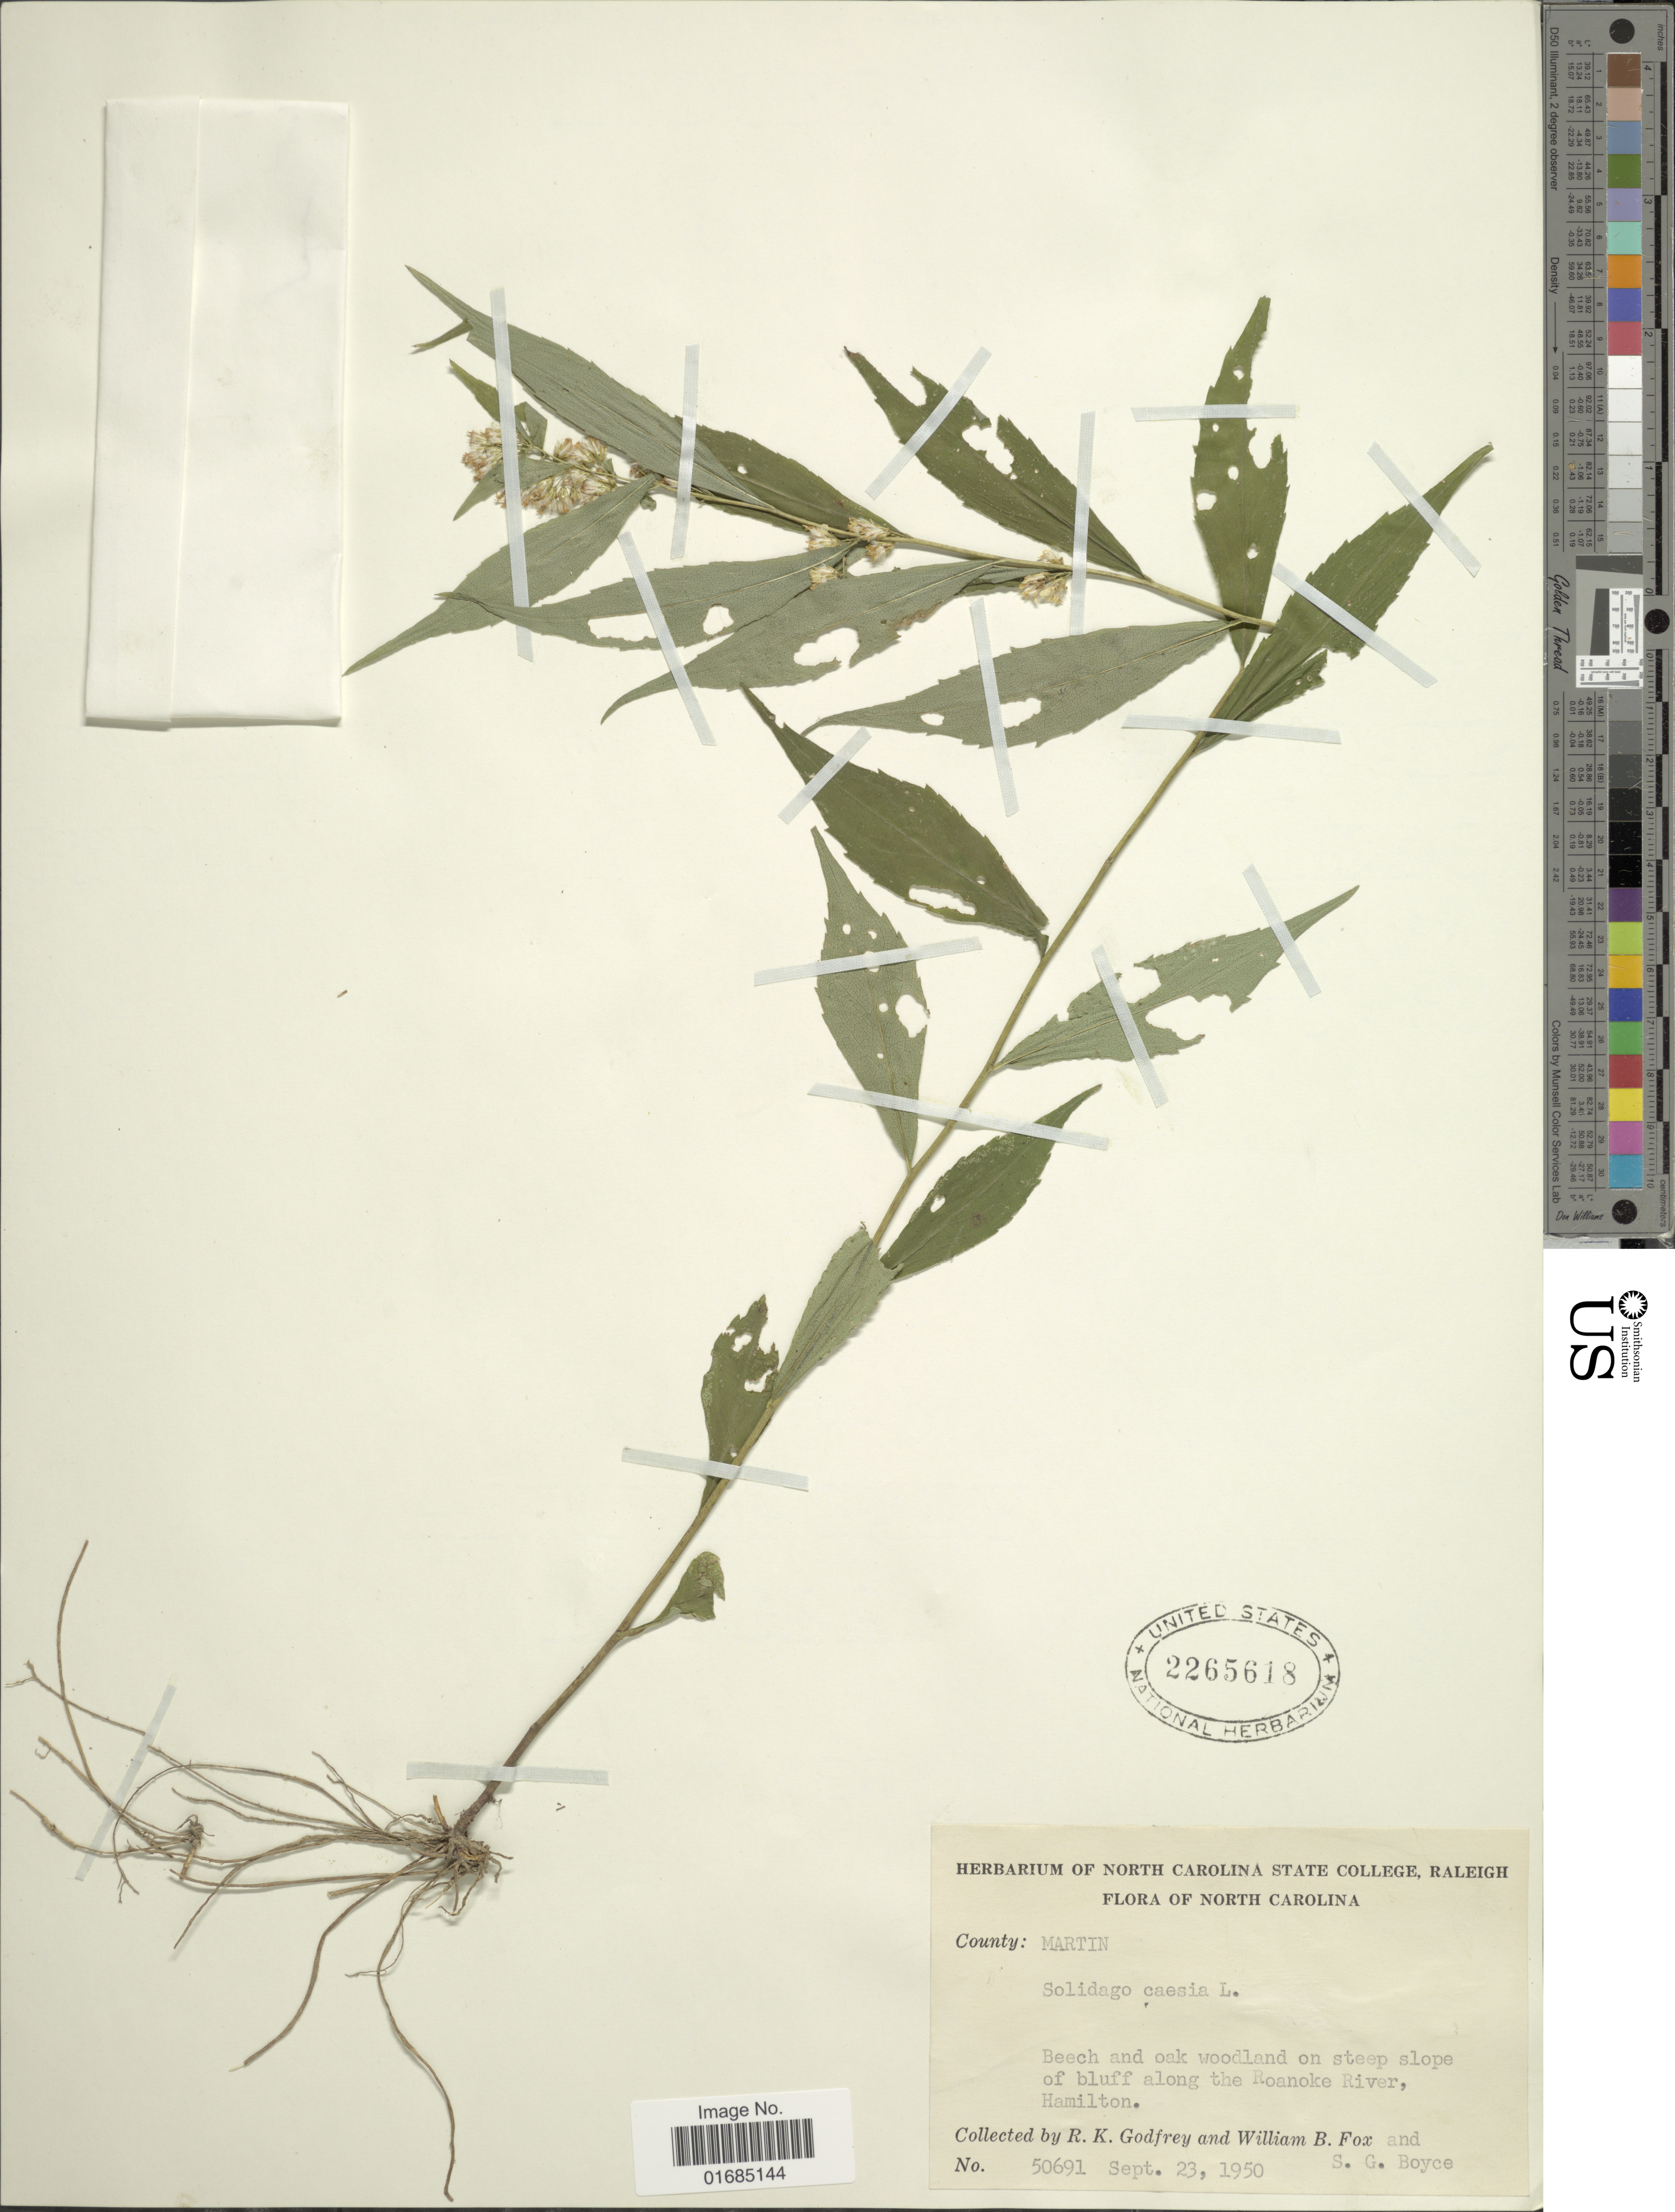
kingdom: Plantae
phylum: Tracheophyta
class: Magnoliopsida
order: Asterales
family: Asteraceae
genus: Solidago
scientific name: Solidago caesia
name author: L.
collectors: R. K. Godfrey & W. B. Fox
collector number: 50691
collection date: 1950-09-23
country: United States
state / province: North Carolina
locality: North Carolina. County: Martin. Along the Roanoke River Hamilton.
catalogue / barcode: US 2265618